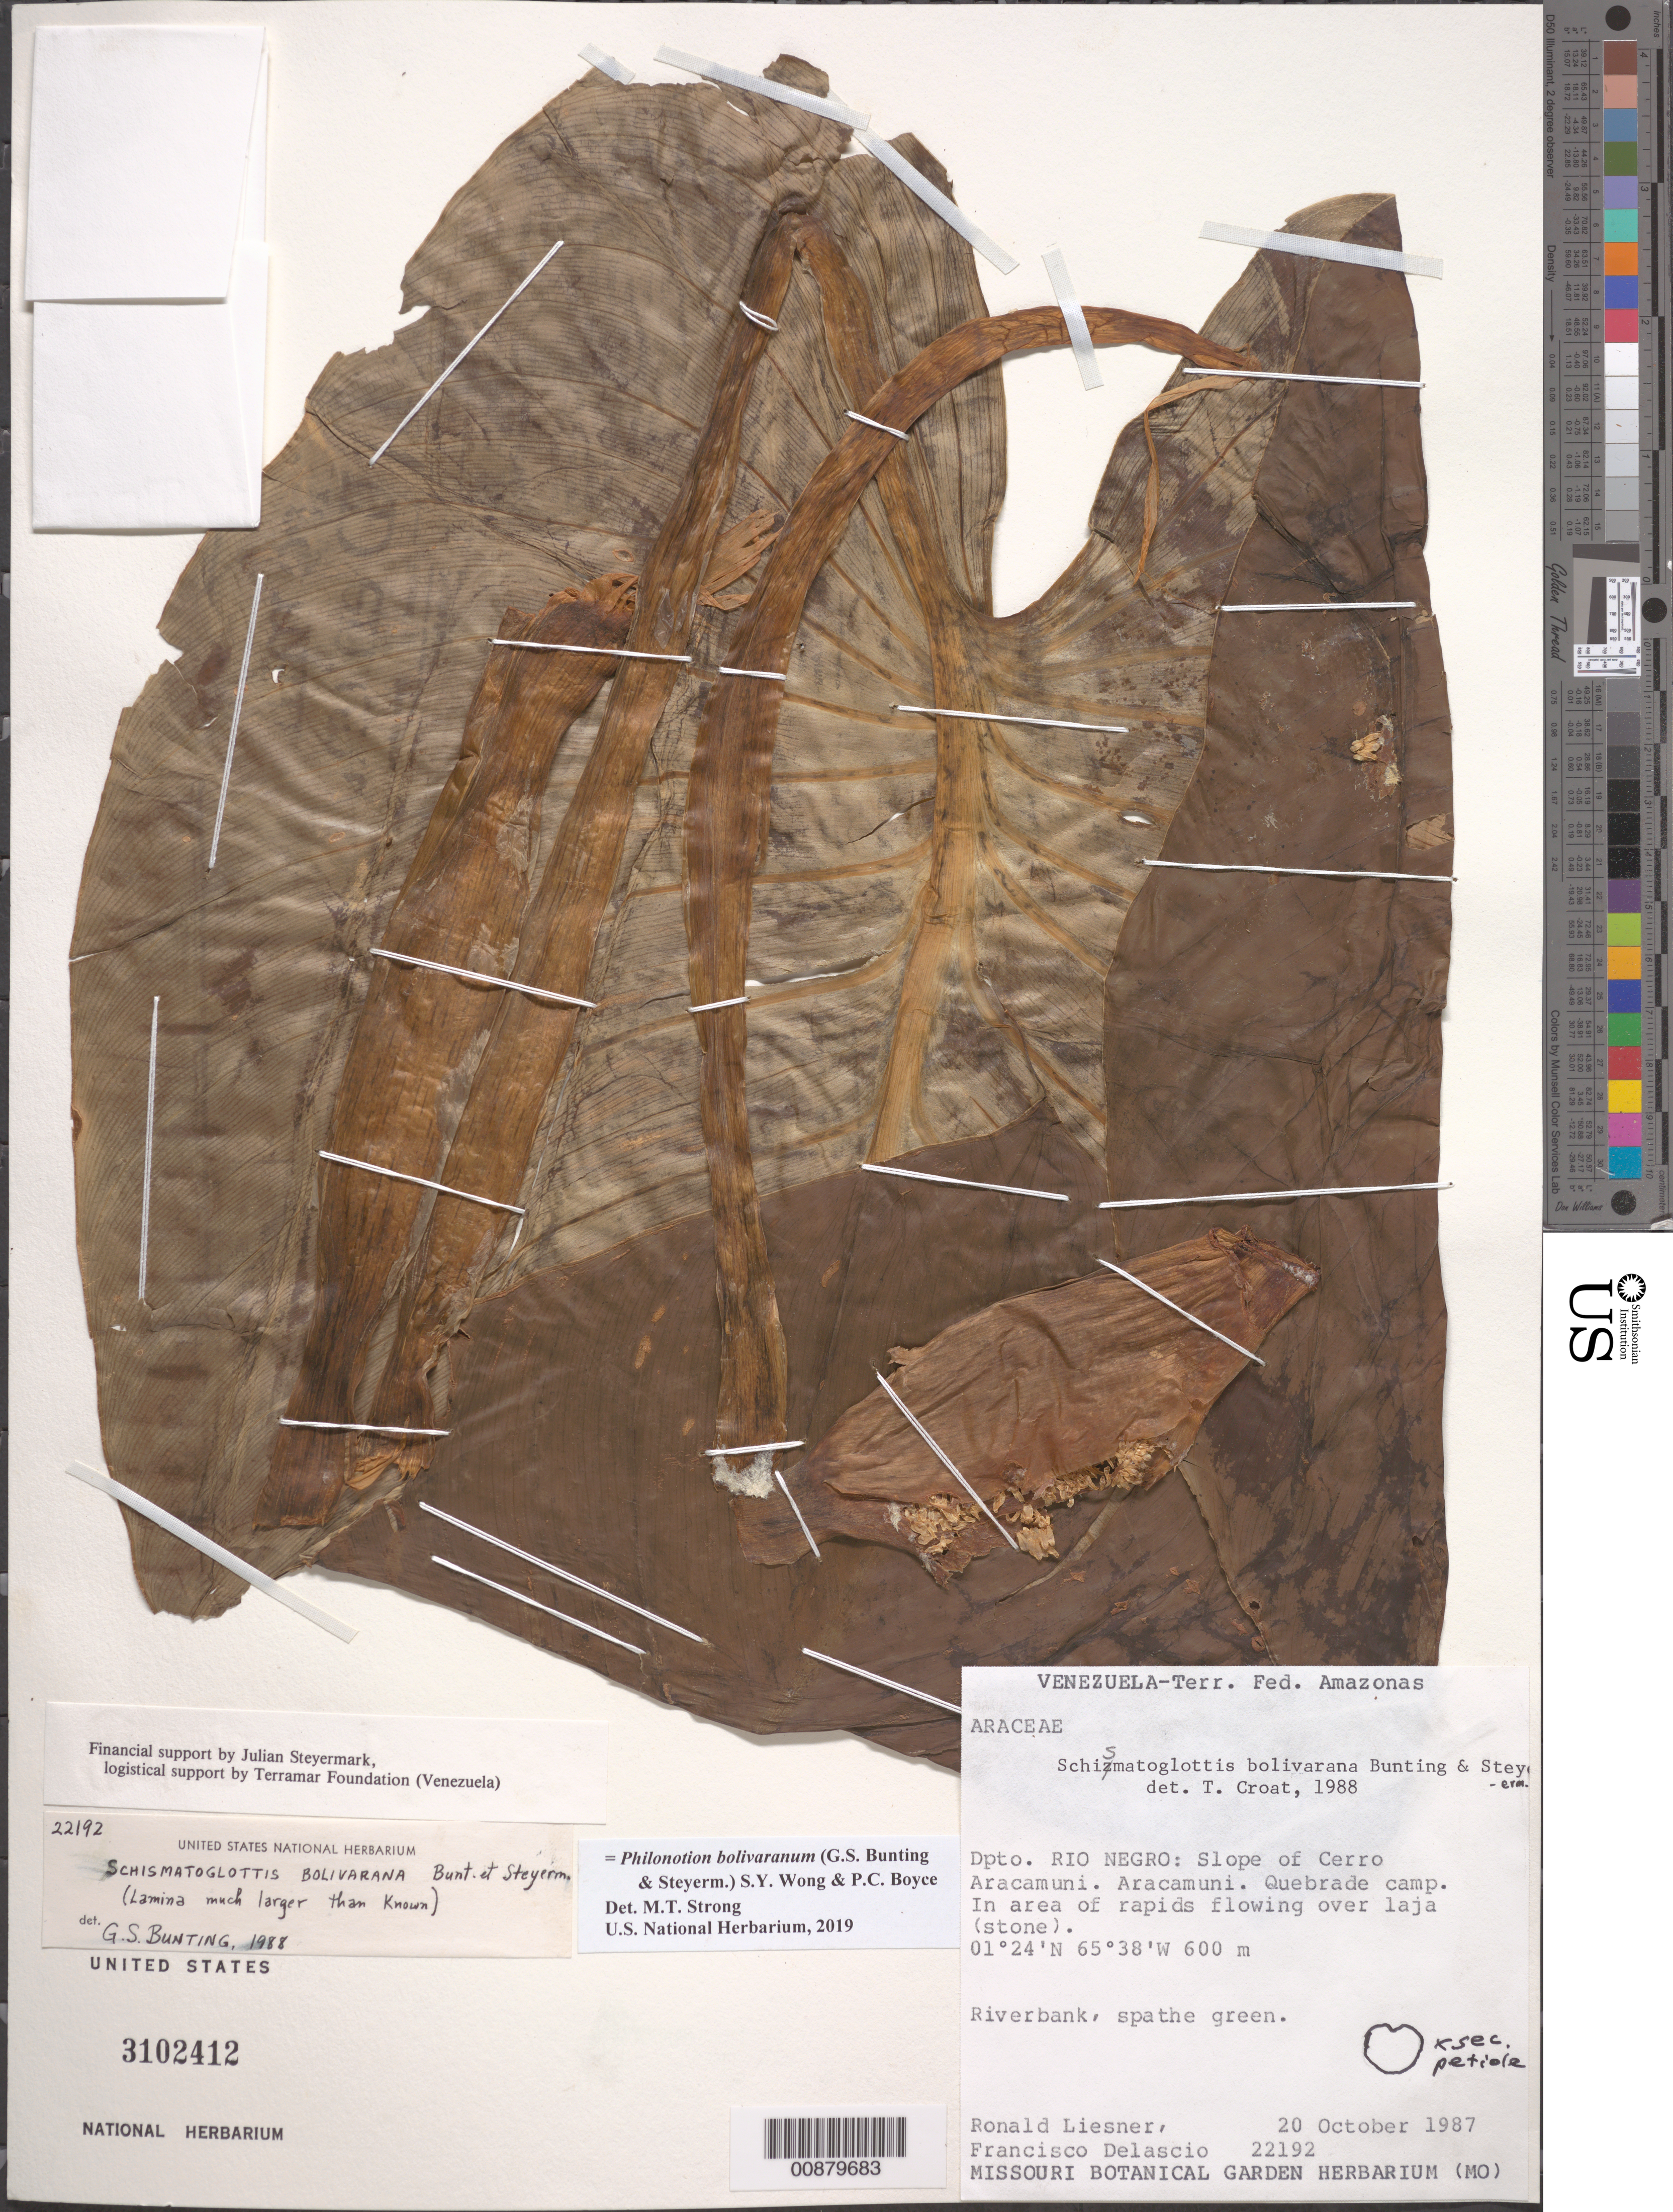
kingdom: Plantae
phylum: Tracheophyta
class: Liliopsida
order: Alismatales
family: Araceae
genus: Philonotion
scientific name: Philonotion bolivaranum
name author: (G.S. Bunting & Steyerm.) S.Y. Wong & P.C. Boyce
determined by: Strong, Mark T., (BOT), Smithsonian Institution - National Museum of Natural History (UNITED STATES)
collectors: R. L. Liesner & F. Delascio C.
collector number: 22192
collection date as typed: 20-Oct-87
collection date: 1987-10-20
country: Venezuela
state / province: Amazonas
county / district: Río Negro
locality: Cerro Aracamuni, slope, Quebrada camp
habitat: In area of rapids flowing over laja (stone); on riverbank.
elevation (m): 600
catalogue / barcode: US 3102412